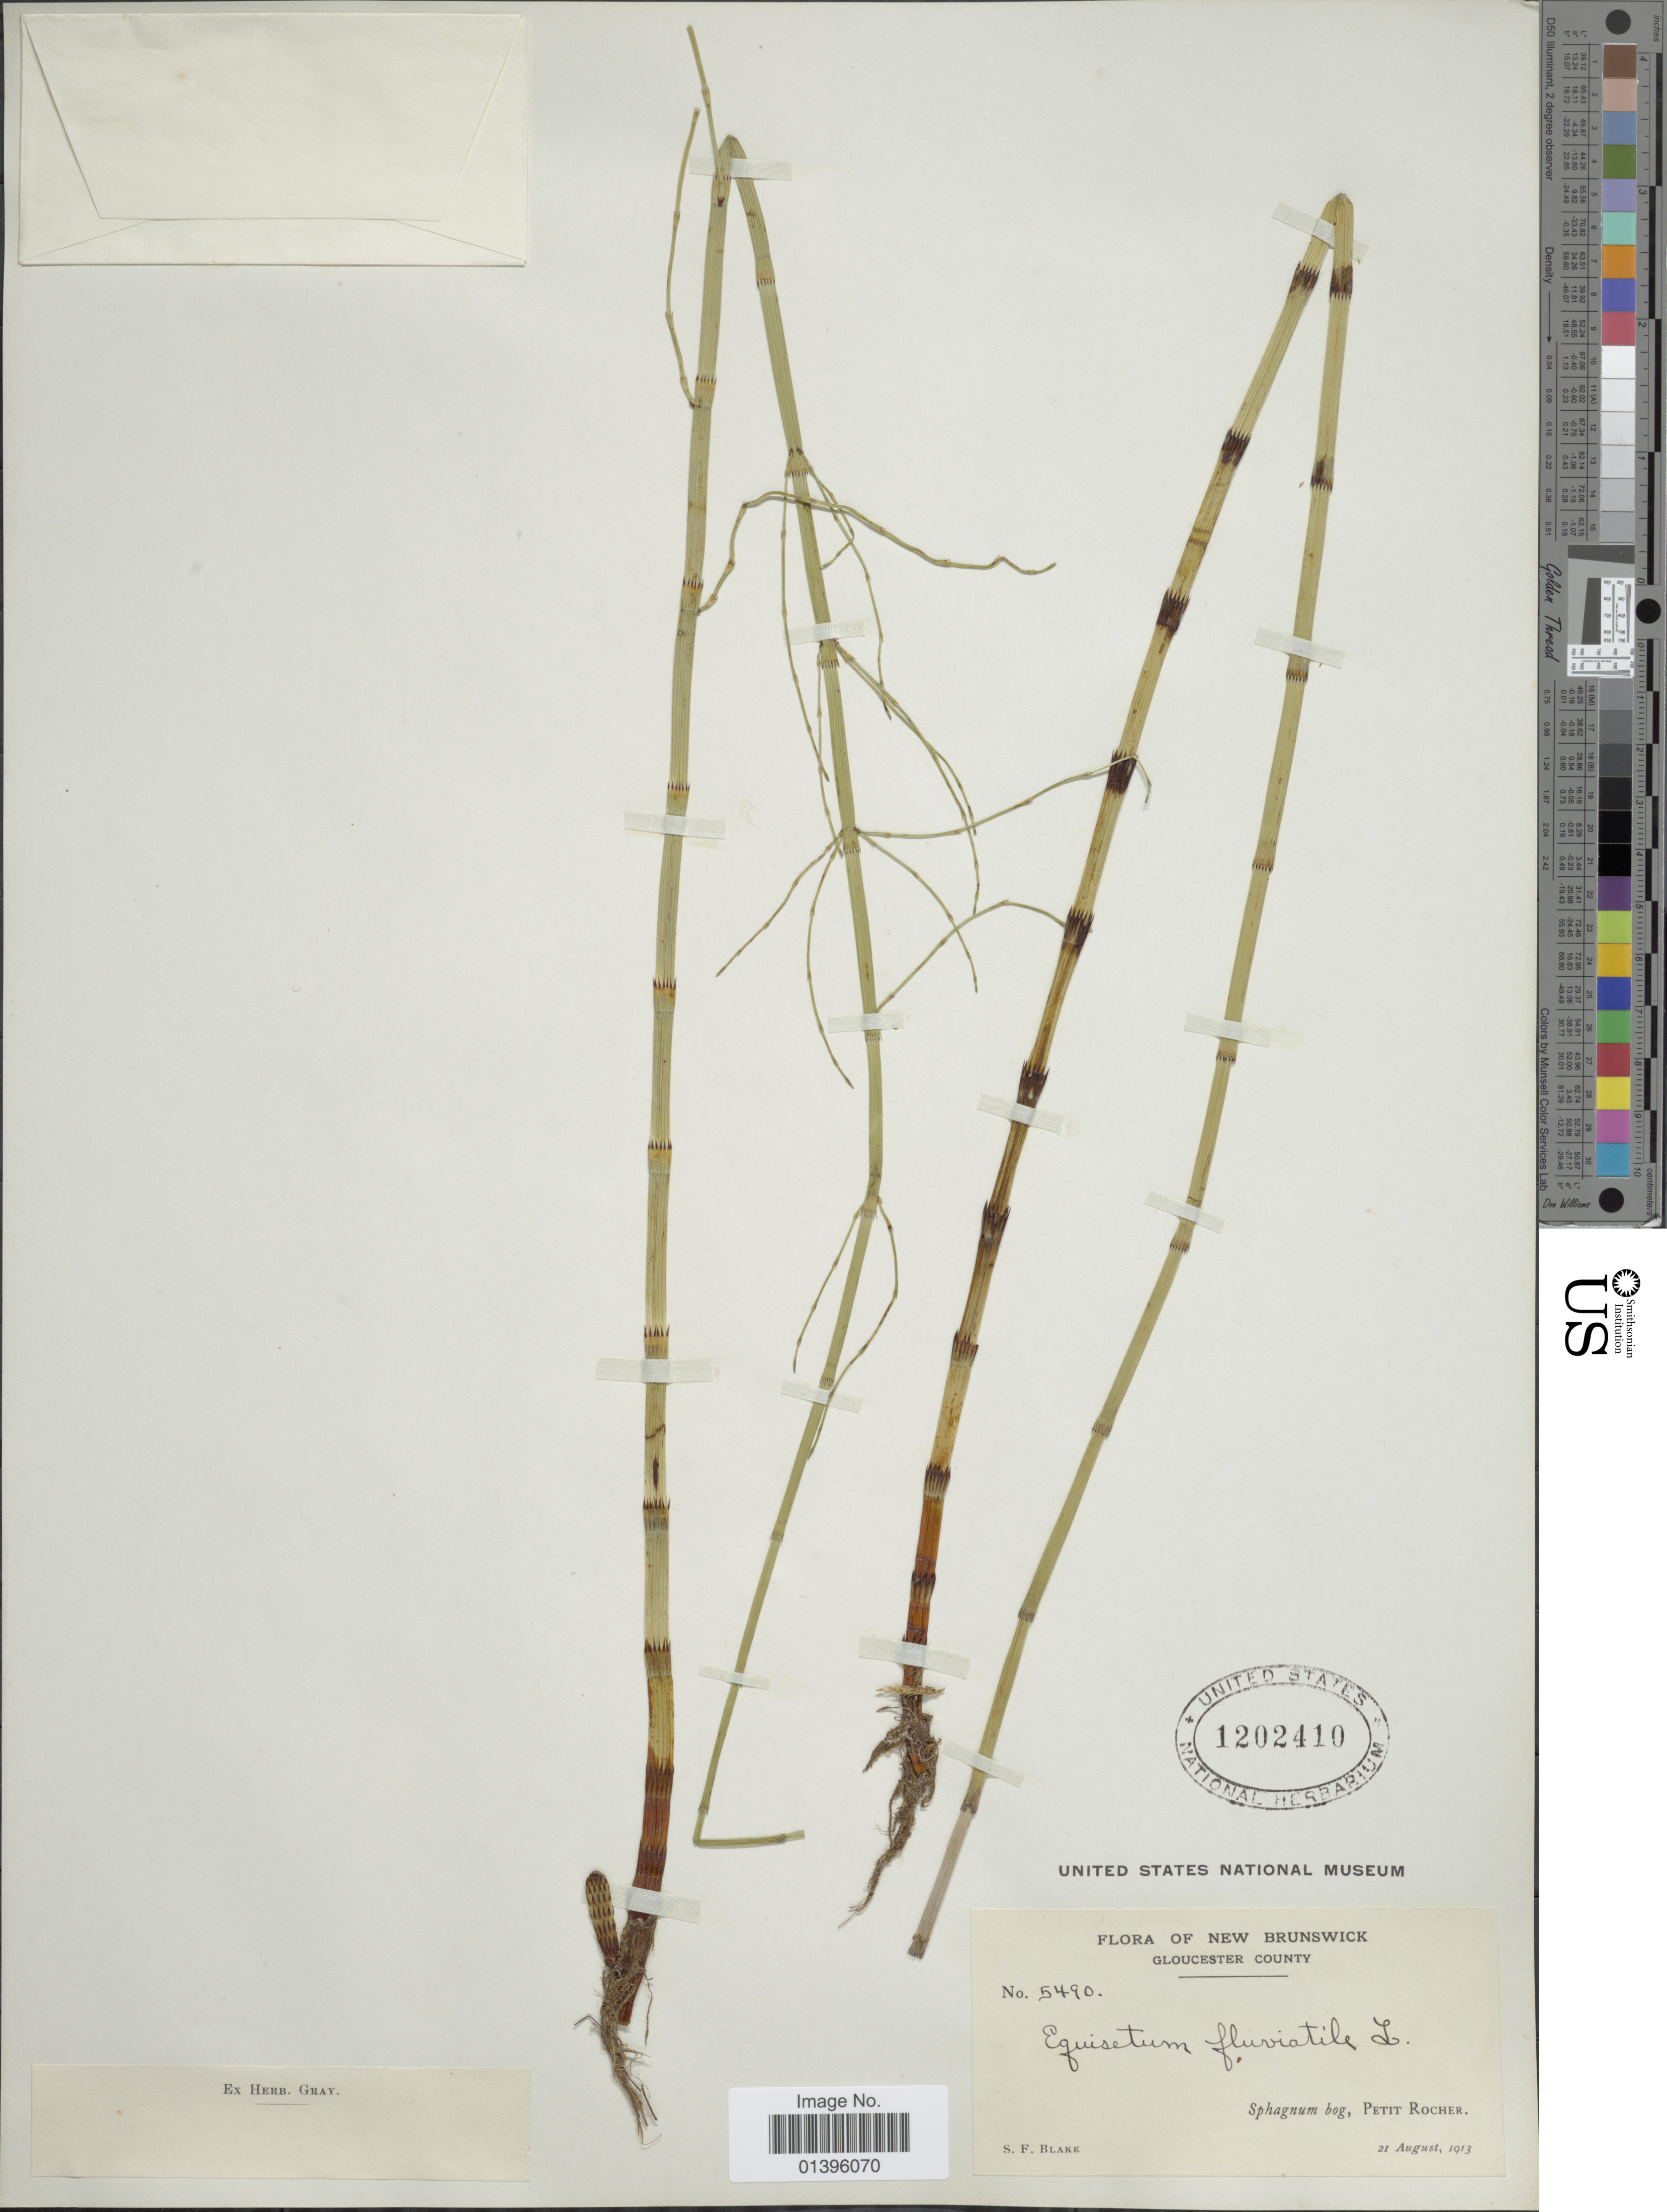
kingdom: Plantae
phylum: Tracheophyta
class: Polypodiopsida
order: Equisetales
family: Equisetaceae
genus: Equisetum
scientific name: Equisetum fluviatile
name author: L.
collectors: S. Blake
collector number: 5490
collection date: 1913-08-21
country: Canada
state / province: New Brunswick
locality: Gloucester County. Sphagnum bog, Petit Rocher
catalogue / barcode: US 1202410